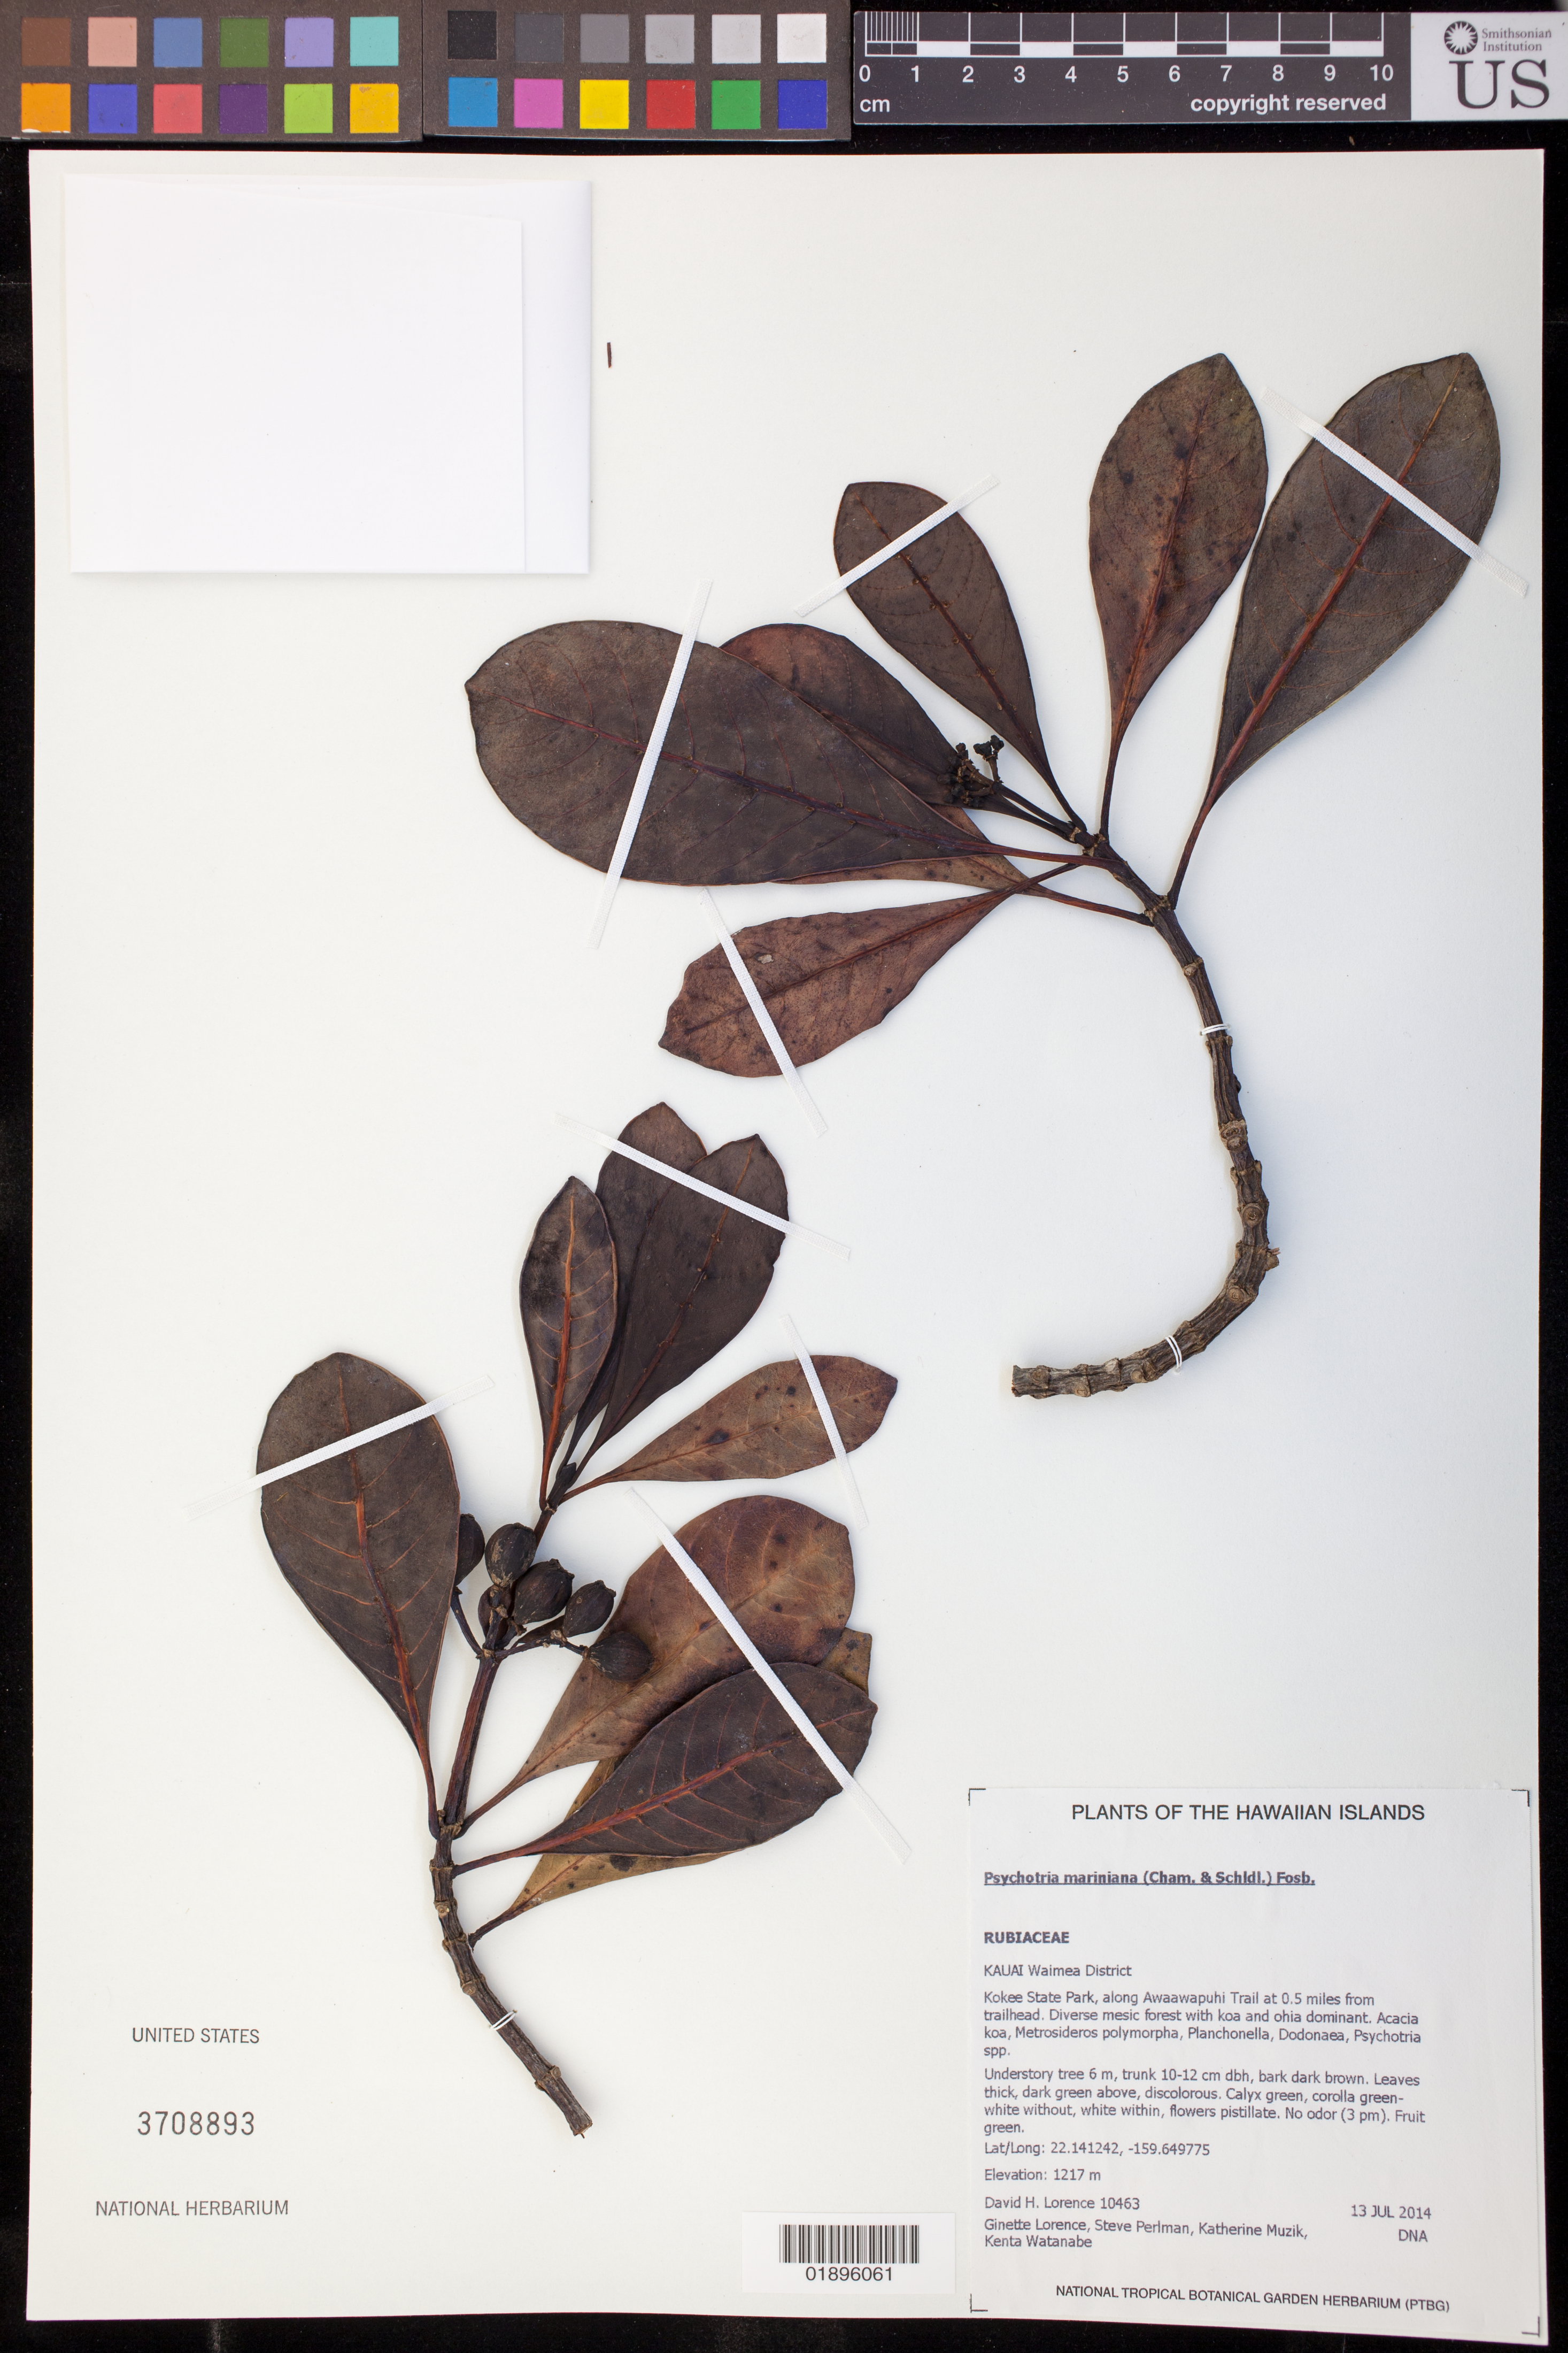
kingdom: Plantae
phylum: Tracheophyta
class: Magnoliopsida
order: Gentianales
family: Rubiaceae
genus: Psychotria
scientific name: Psychotria mariniana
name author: (Cham. & Schltdl.) Fosberg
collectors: D. Lorence, G. Lorence, S. P. Perlman, K. Muzik & K. Watanabe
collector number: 10463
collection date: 2014-07-13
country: United States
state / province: Hawaii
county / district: Kauai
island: Kaua'i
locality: Waimea District, Kokee State Park, along Awaawapuhi Trail at 0.5 miles from trailhead.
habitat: Diverse mesic forest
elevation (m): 1217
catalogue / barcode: US 3708893